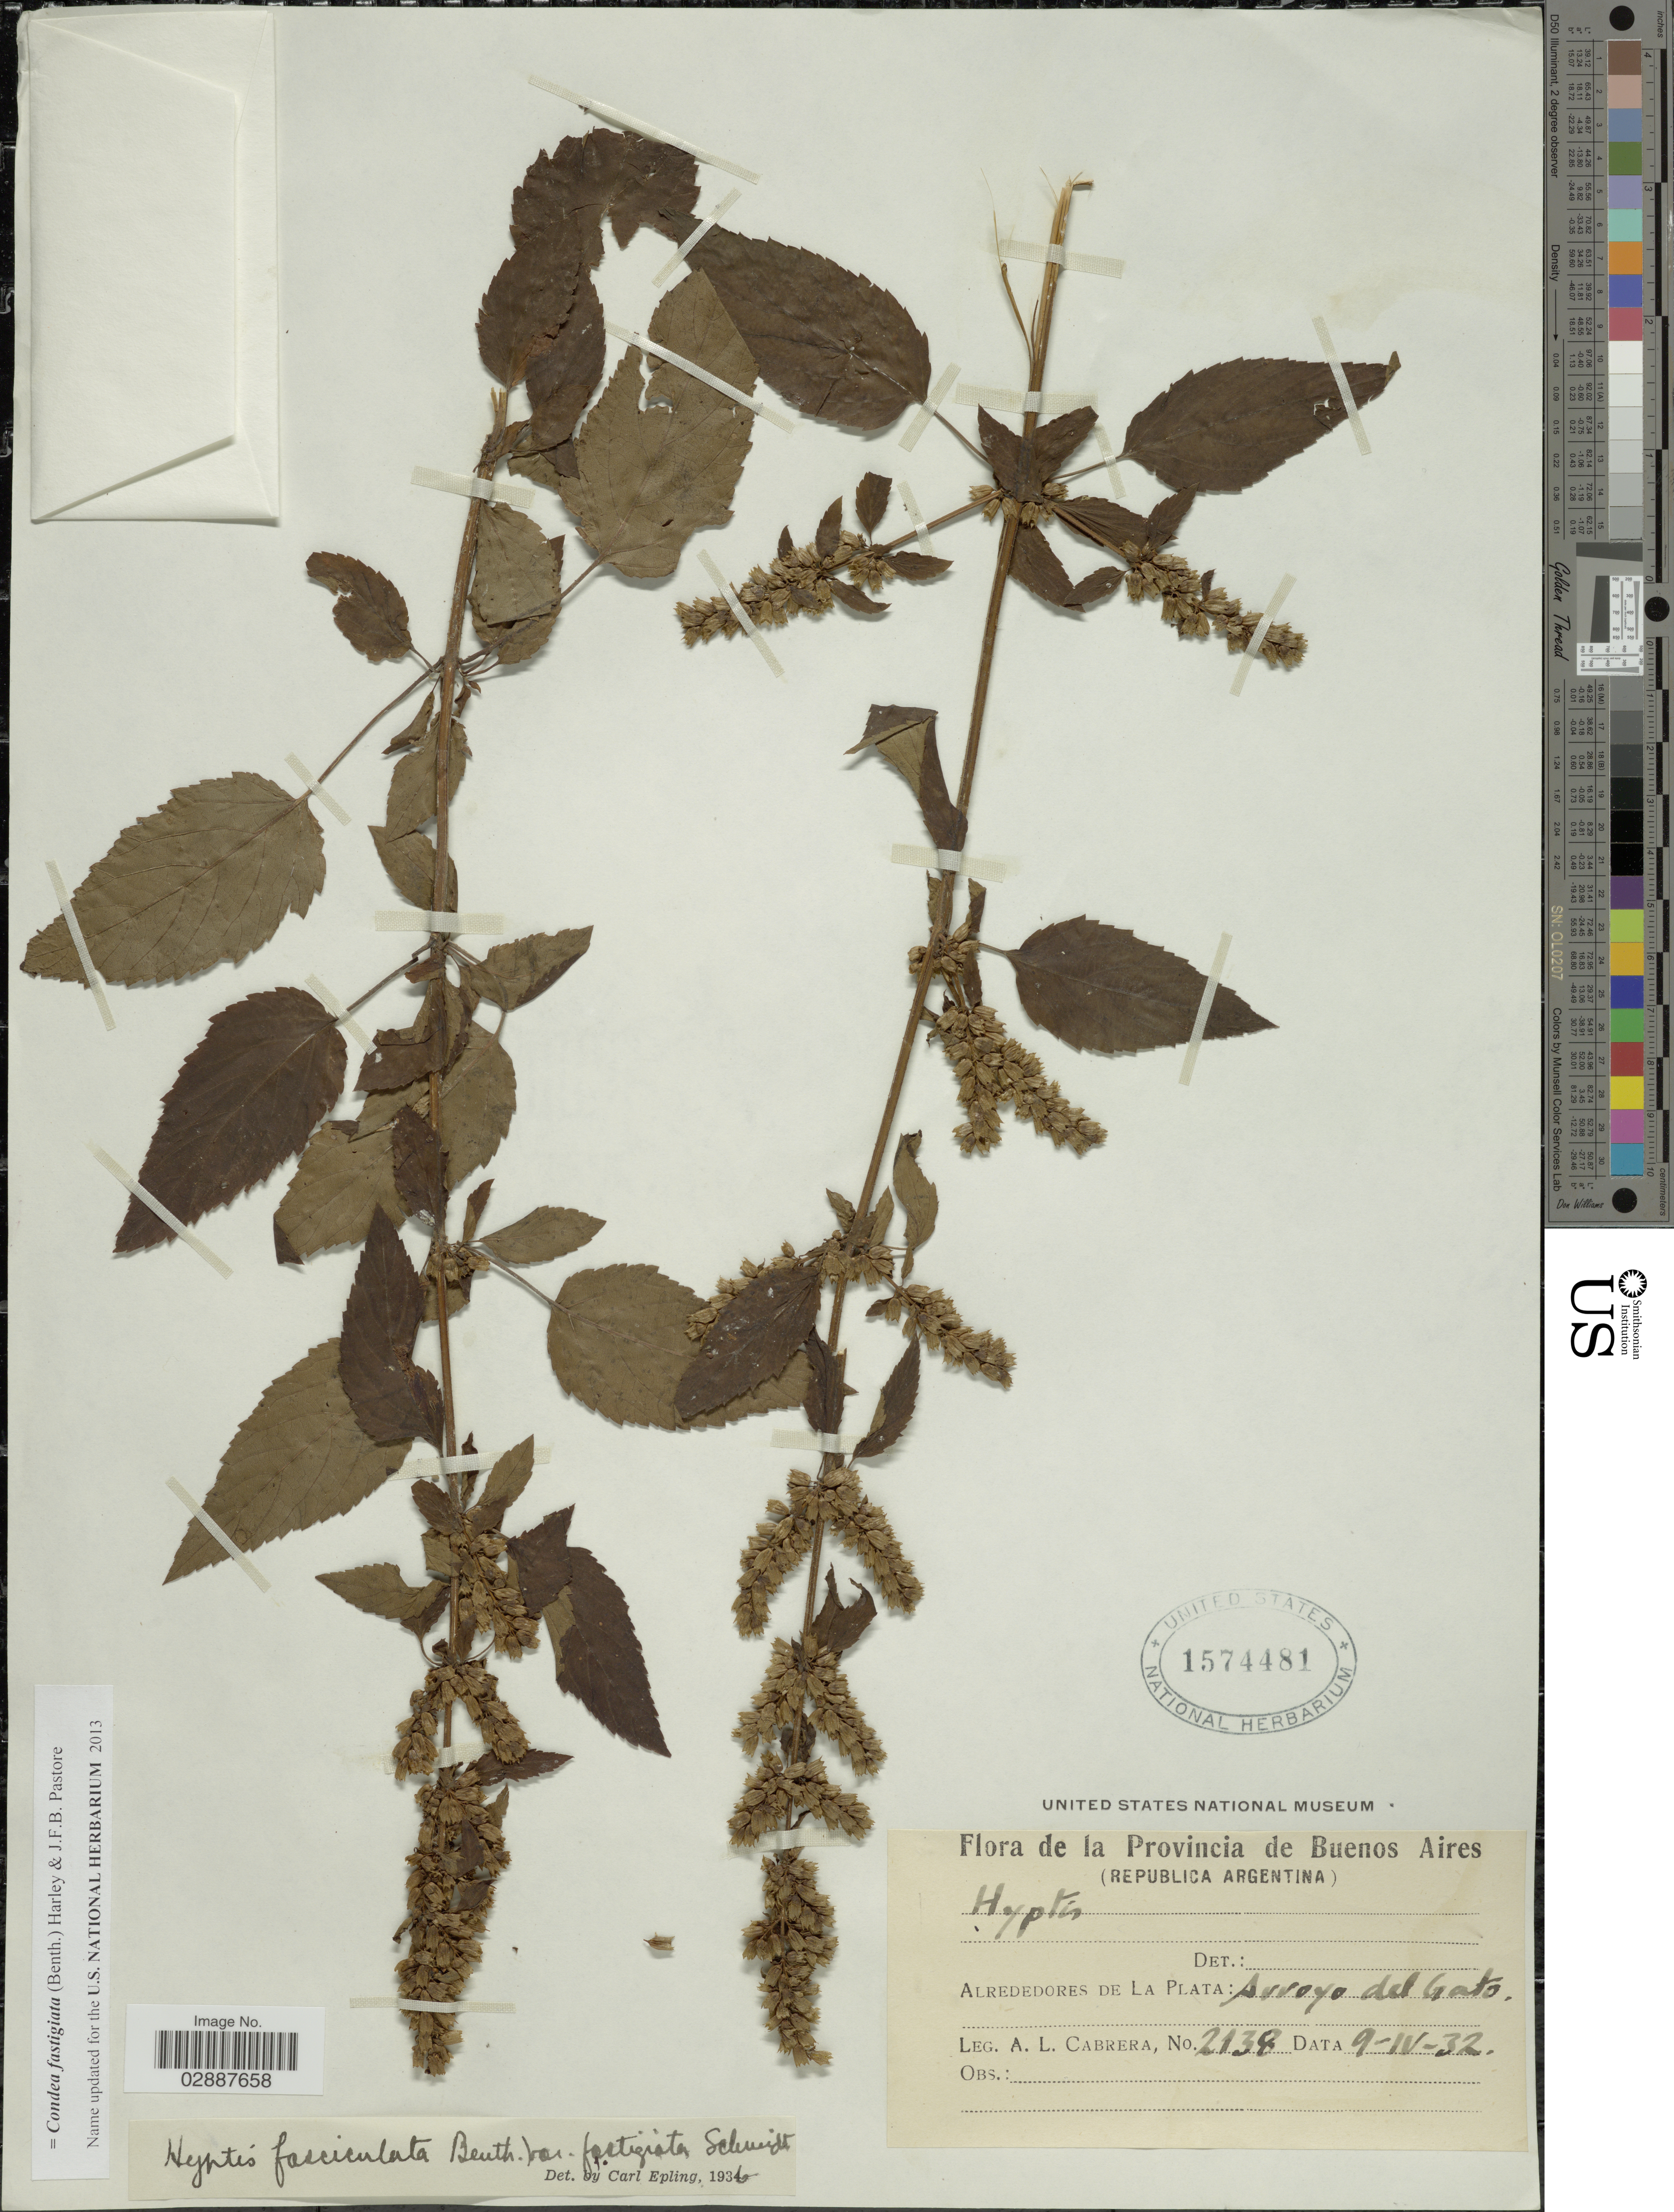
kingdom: Plantae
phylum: Tracheophyta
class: Magnoliopsida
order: Lamiales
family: Lamiaceae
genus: Condea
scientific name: Condea fastigiata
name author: (Benth.) Harley & J.F.B. Pastore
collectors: A. L. Cabrera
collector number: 2138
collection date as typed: Transcribed d/m/y: 9/4/32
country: Argentina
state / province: Buenos Aires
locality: (Republica Aregentina). Alrededores de La Plata: Arroyo del Gato.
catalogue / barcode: US 1574481